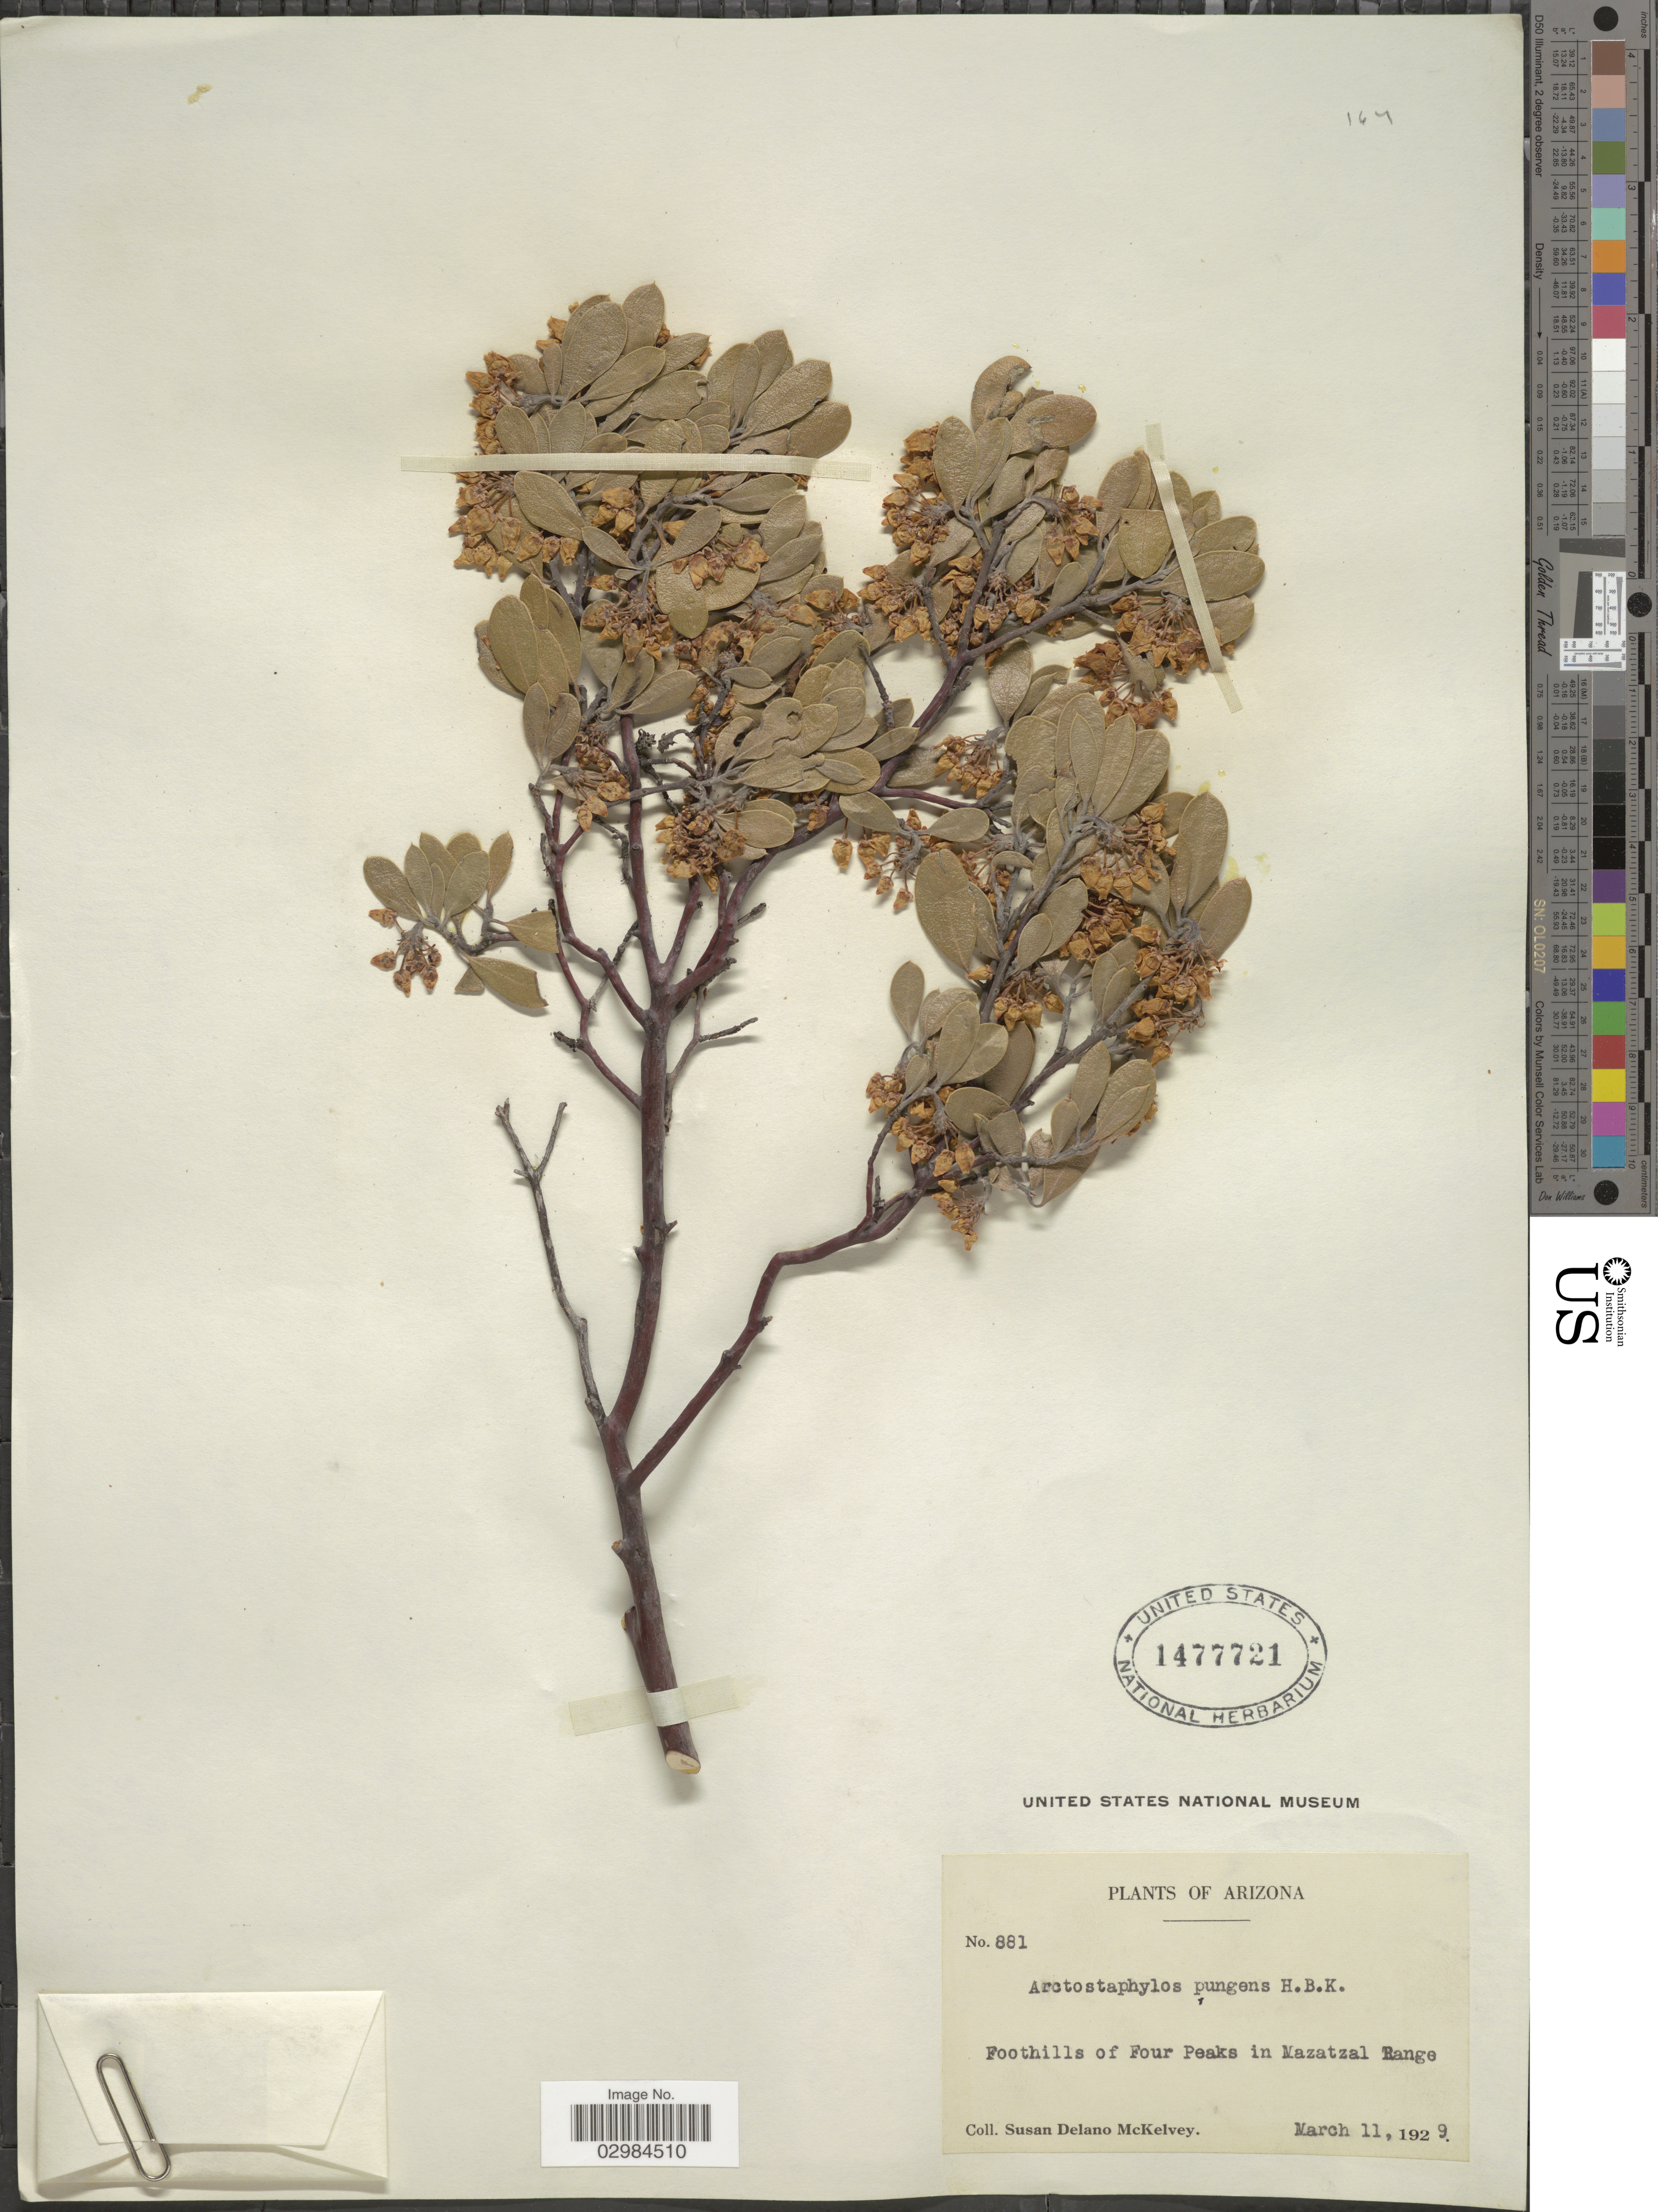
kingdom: Plantae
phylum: Tracheophyta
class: Magnoliopsida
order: Ericales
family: Ericaceae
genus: Arctostaphylos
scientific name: Arctostaphylos pungens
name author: Kunth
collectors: S. A. McKelvey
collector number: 881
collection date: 1929-03-11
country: United States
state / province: Arizona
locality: Foothills of Four Peaks in Mazatzal Range.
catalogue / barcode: US 1477721